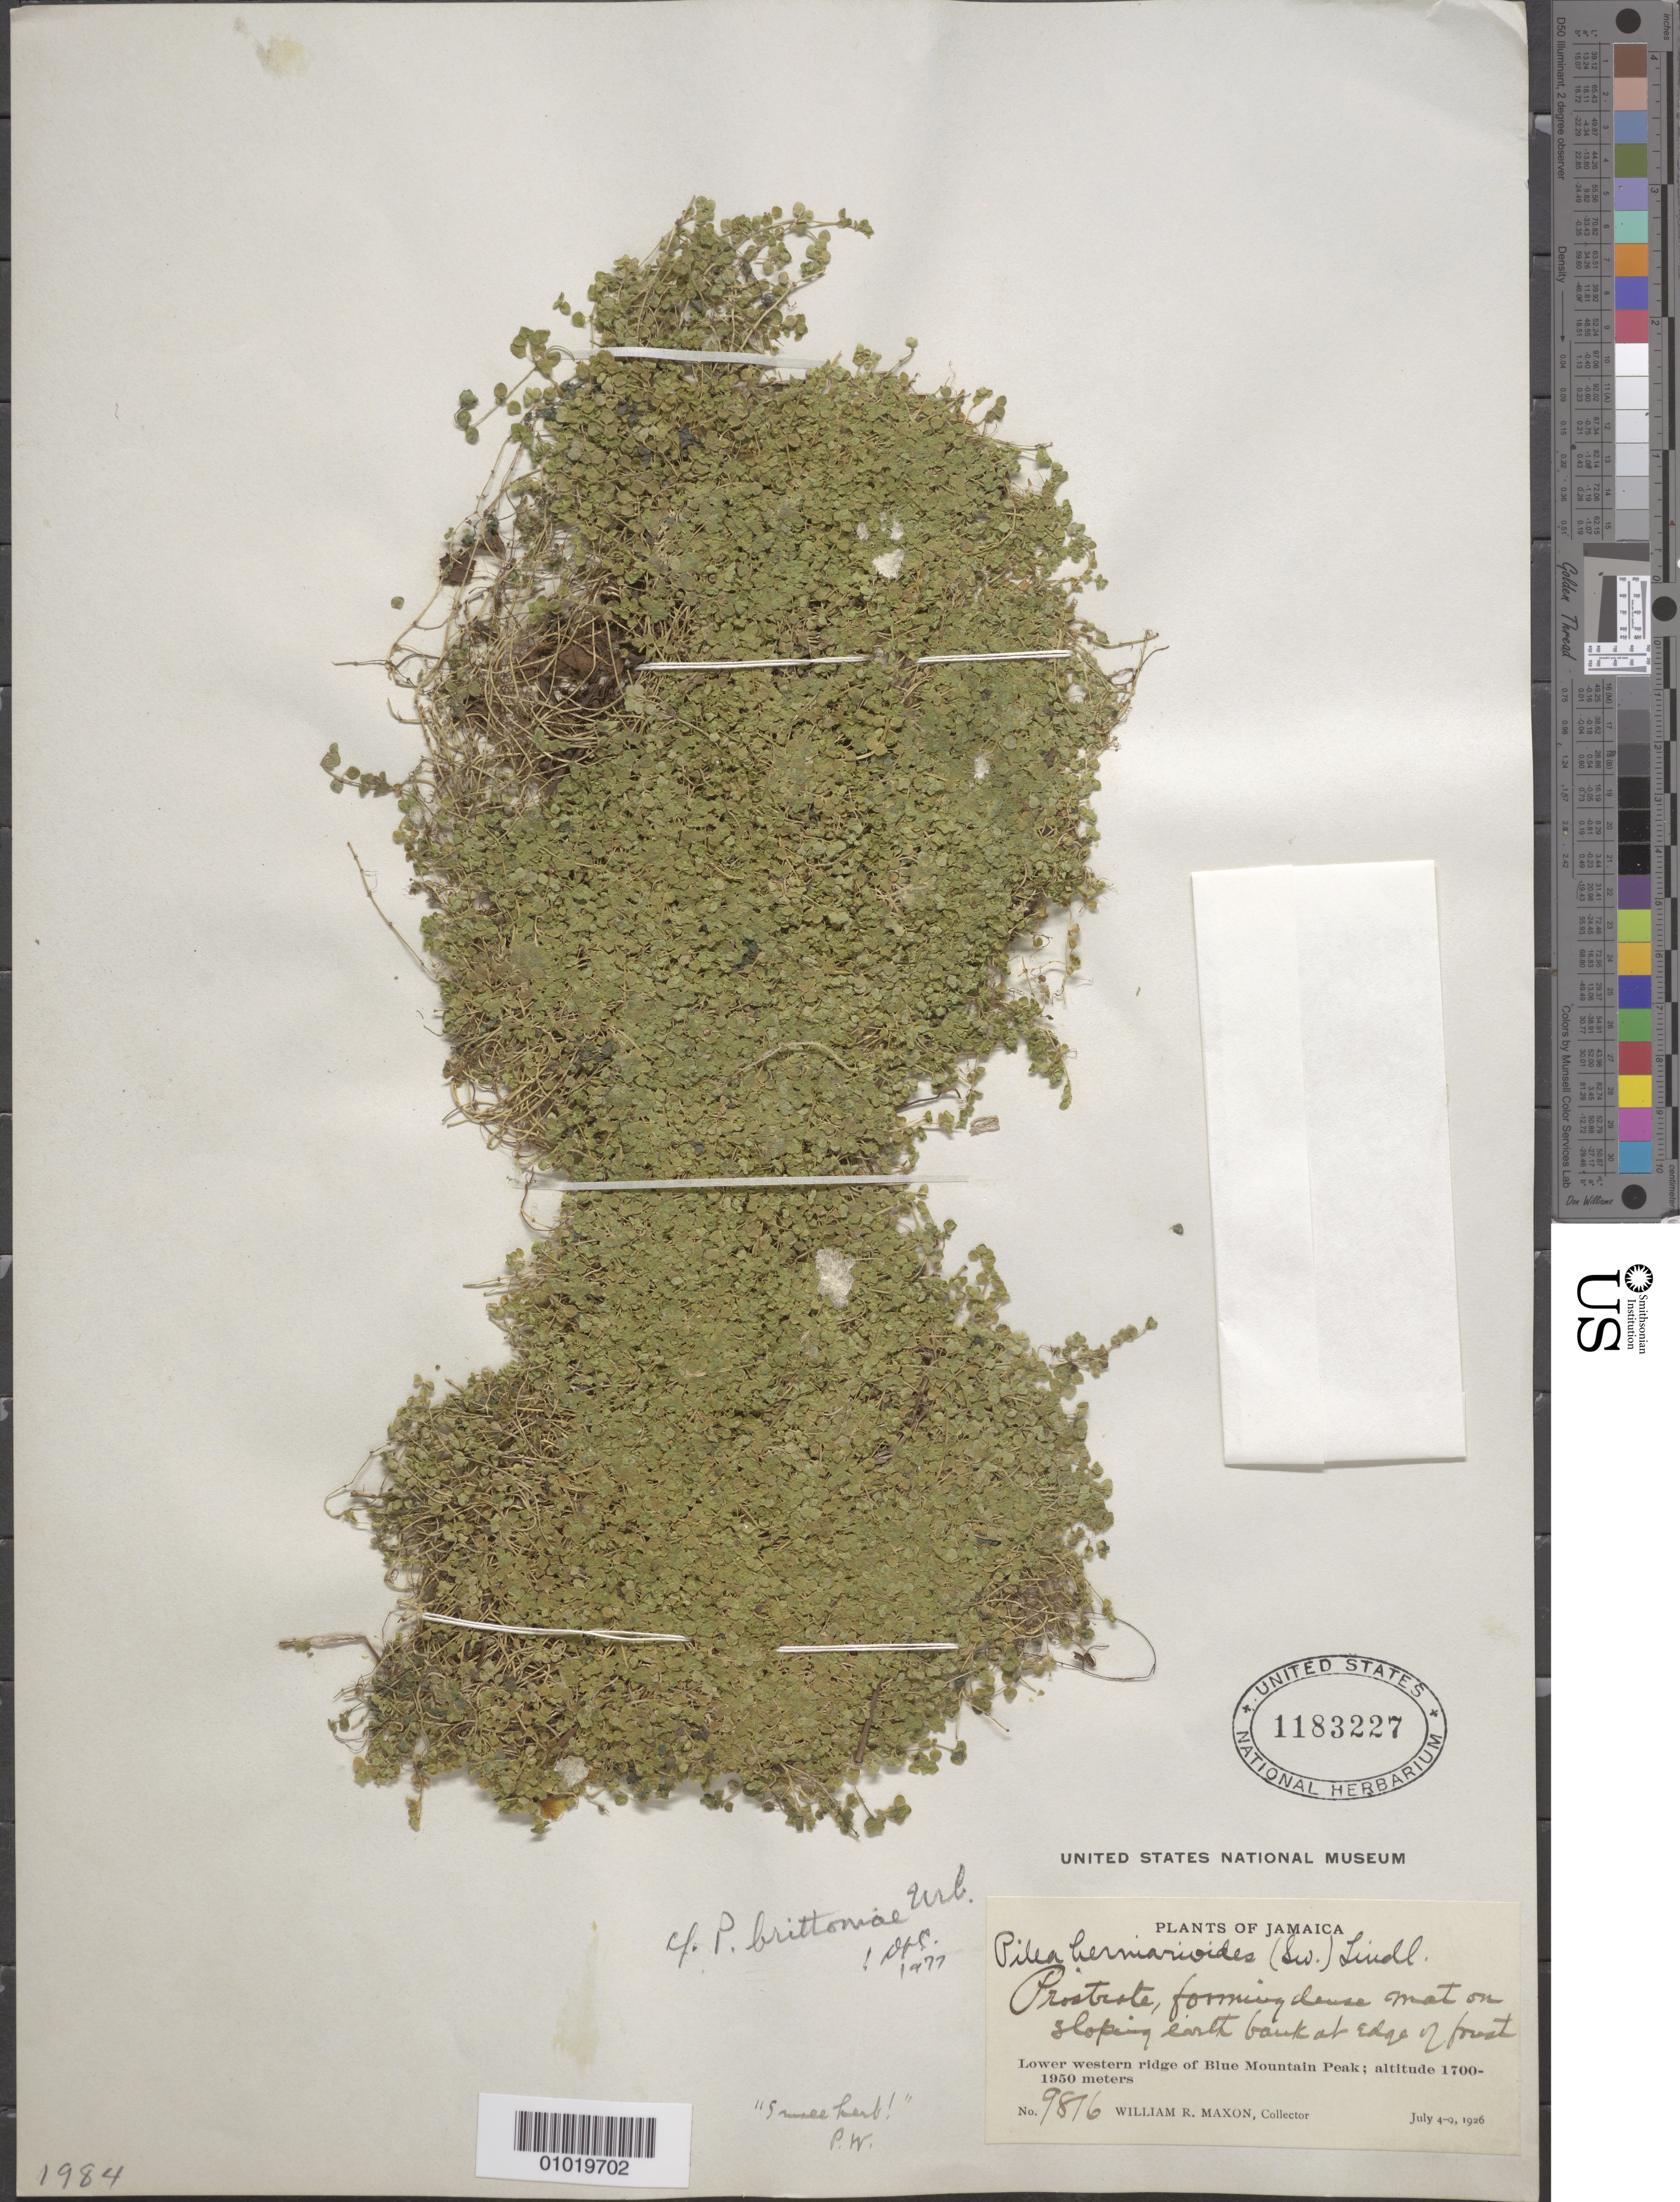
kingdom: Plantae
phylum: Tracheophyta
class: Magnoliopsida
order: Rosales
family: Urticaceae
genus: Pilea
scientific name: Pilea herniarioides var. herniarioides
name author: (Sw.) Lindl.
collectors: W. R. Maxon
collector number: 9816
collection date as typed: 04 Jul 1926 to 09 Jul 1926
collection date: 1926-07-04/1926-07-09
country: Jamaica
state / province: Portland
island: Jamaica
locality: Lower western ridge of Blue Mountain Peak.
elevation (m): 1700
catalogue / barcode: US 1183227